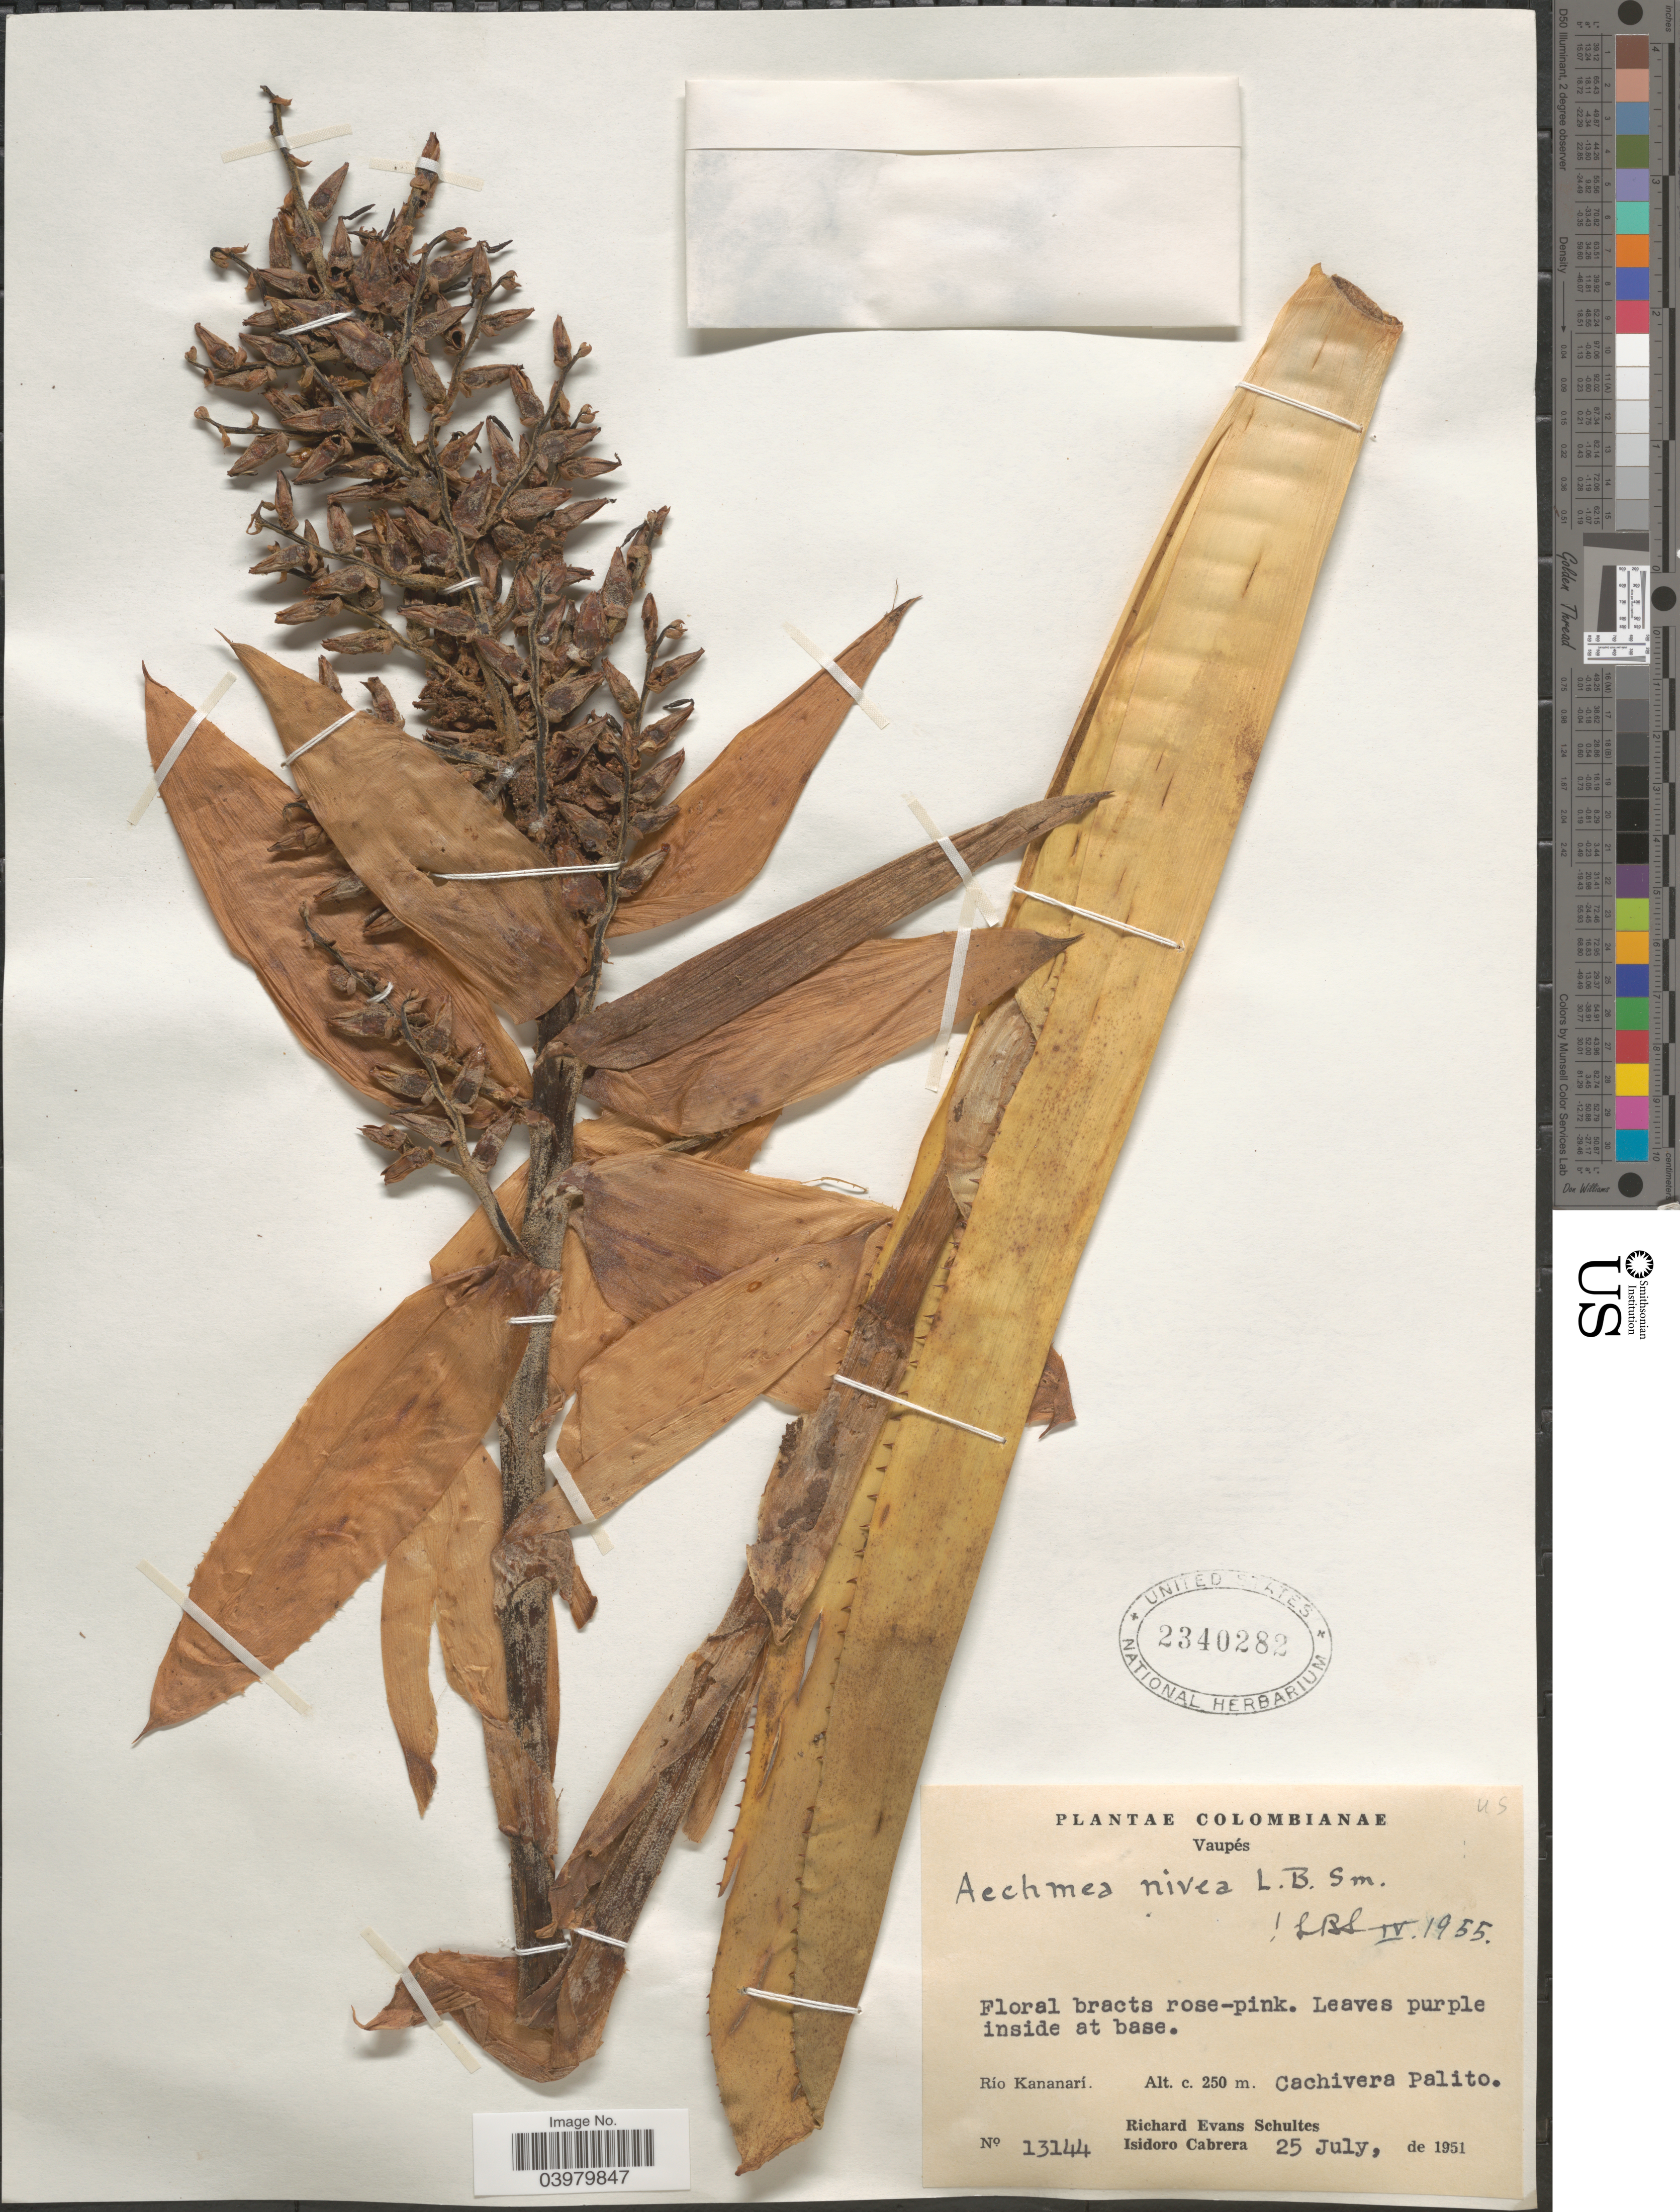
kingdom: Plantae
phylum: Tracheophyta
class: Liliopsida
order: Poales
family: Bromeliaceae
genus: Aechmea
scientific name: Aechmea nivea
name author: L.B. Sm.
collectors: R. E. Schultes & I. Cabrera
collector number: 13144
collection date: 1951-07-25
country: Colombia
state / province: Vaupés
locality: Río Kananarí. Cachivera Palito.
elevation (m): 250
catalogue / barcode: US 2340282